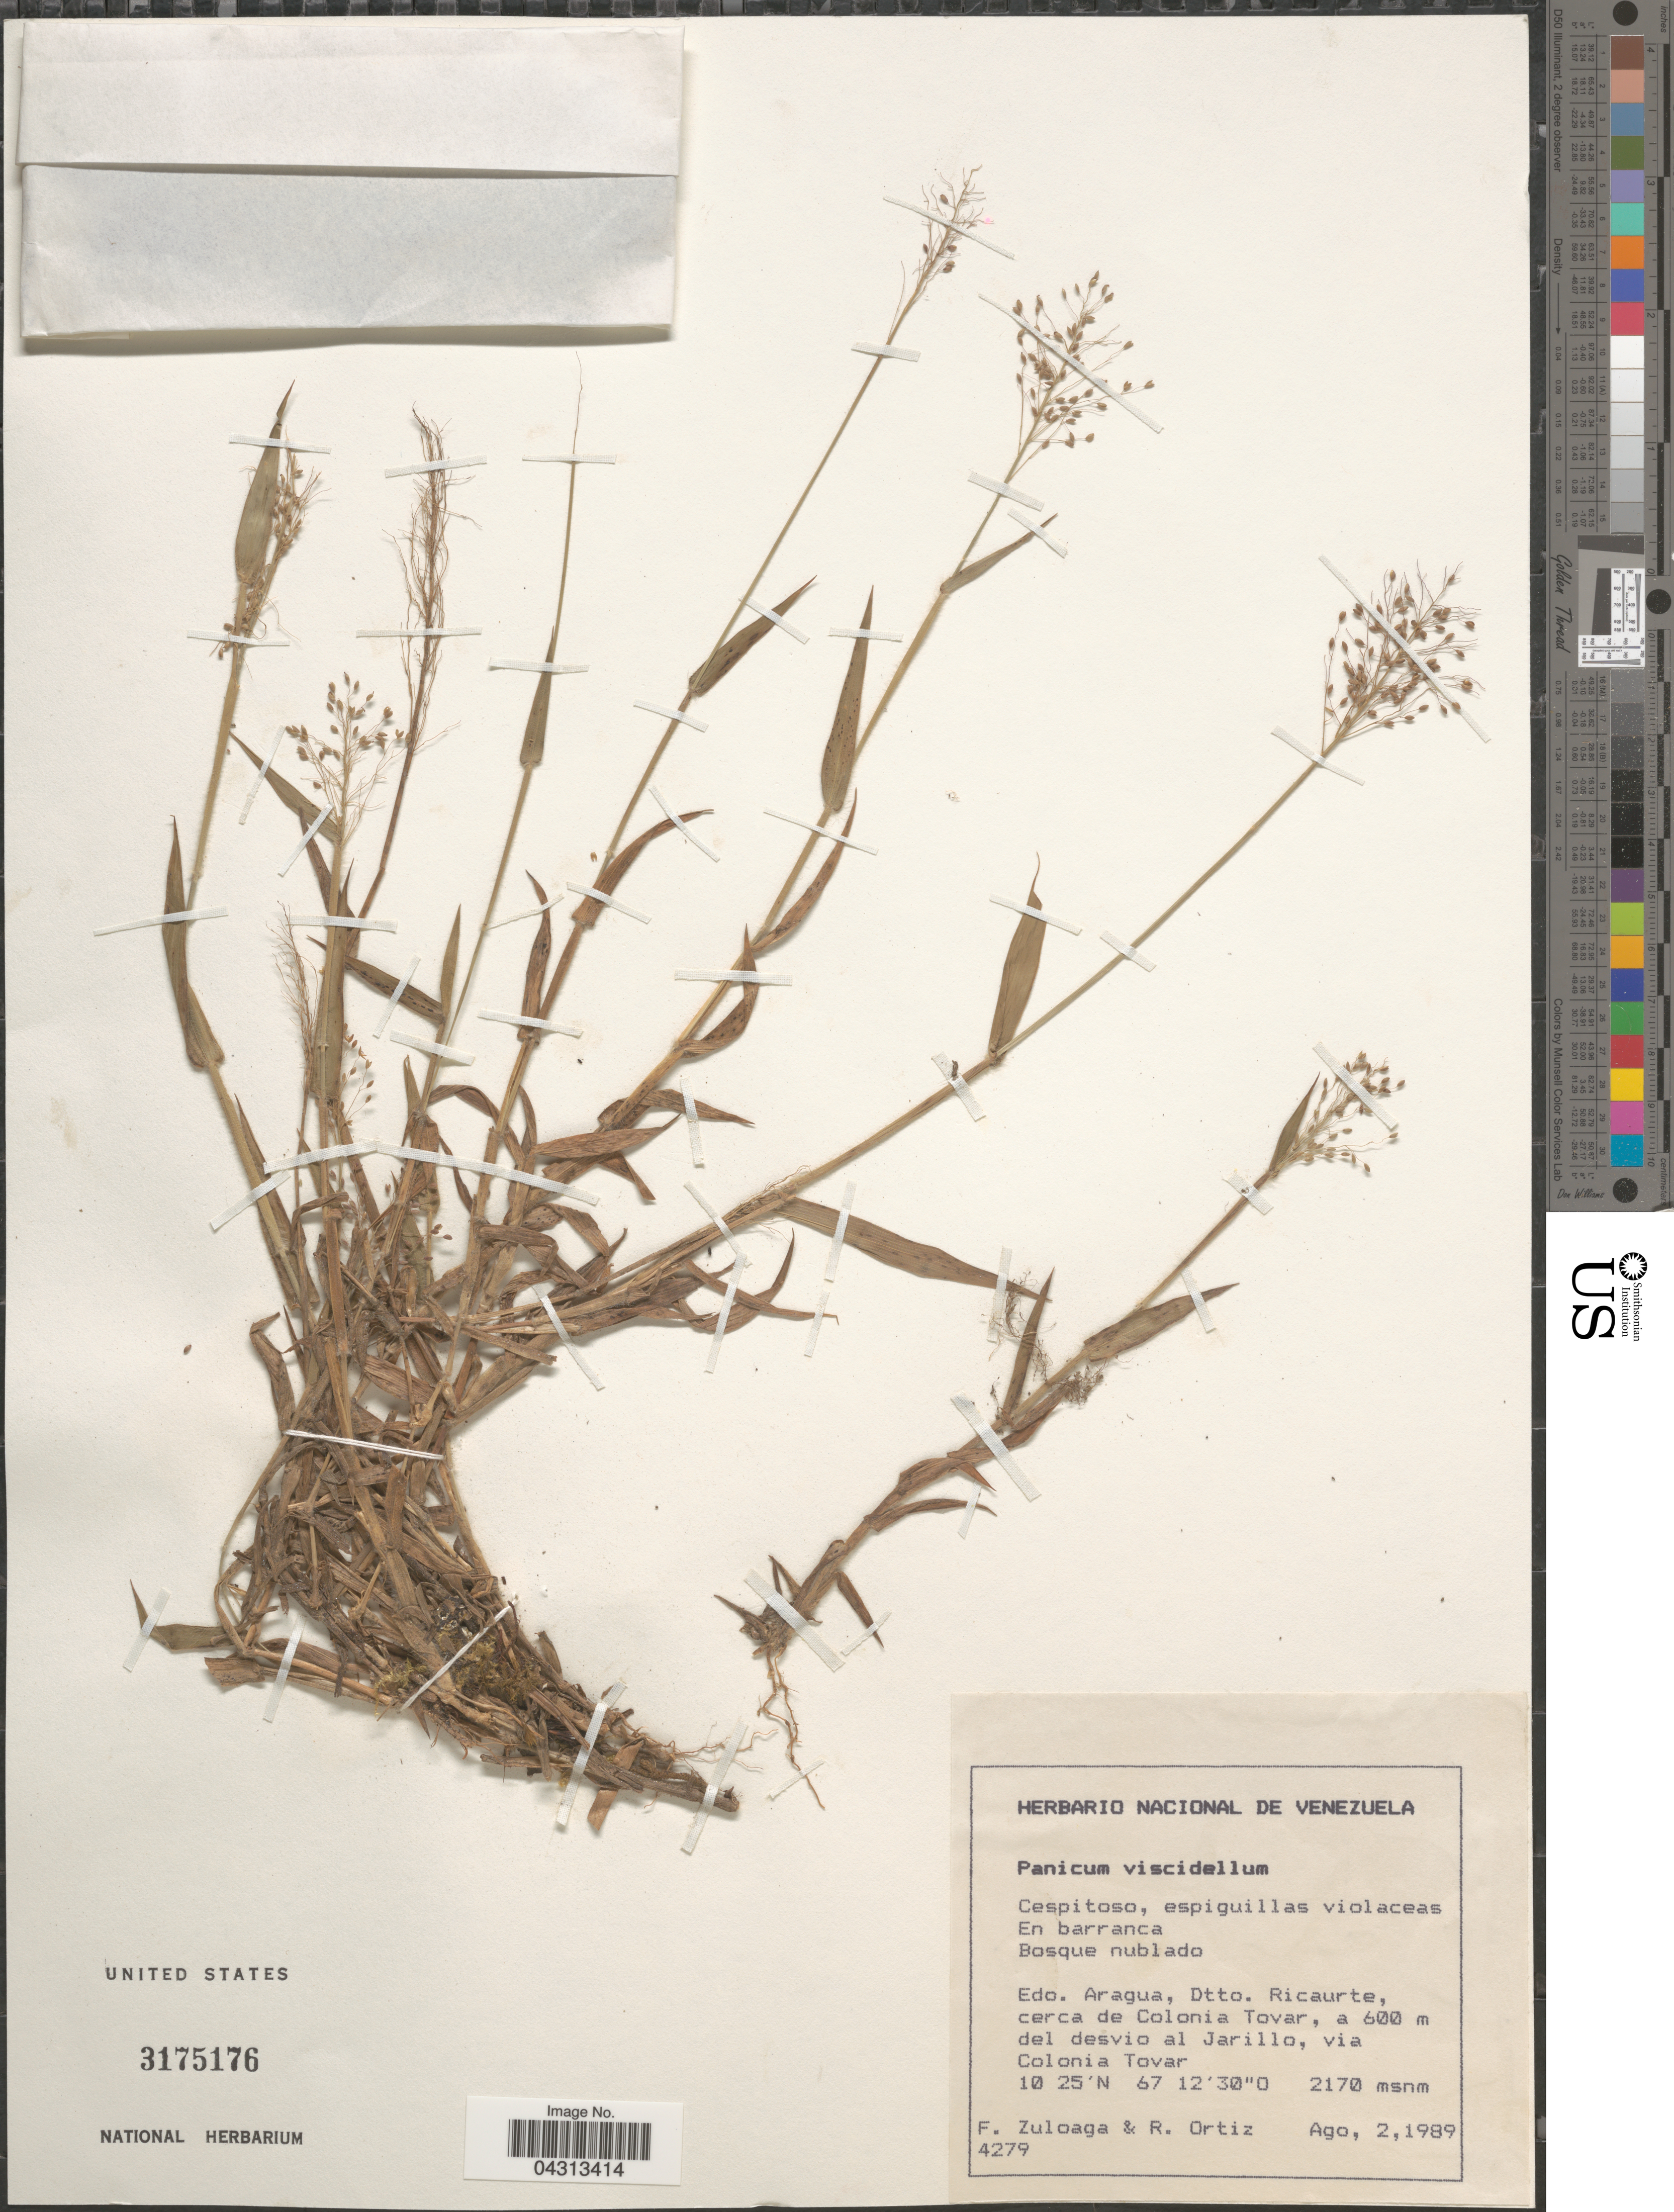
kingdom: Plantae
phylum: Tracheophyta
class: Liliopsida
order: Poales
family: Poaceae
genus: Dichanthelium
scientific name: Dichanthelium viscidellum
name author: (Scribn.) Gould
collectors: F. Zuloaga & R. Ortiz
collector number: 4279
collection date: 1989-08-02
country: Venezuela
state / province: Aragua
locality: Dtto. Ricaurte, cerca de Colonia Tovar, á 600 m del desvio al Jarillo, via Colonia Tovar.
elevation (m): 2170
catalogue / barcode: US 3175176